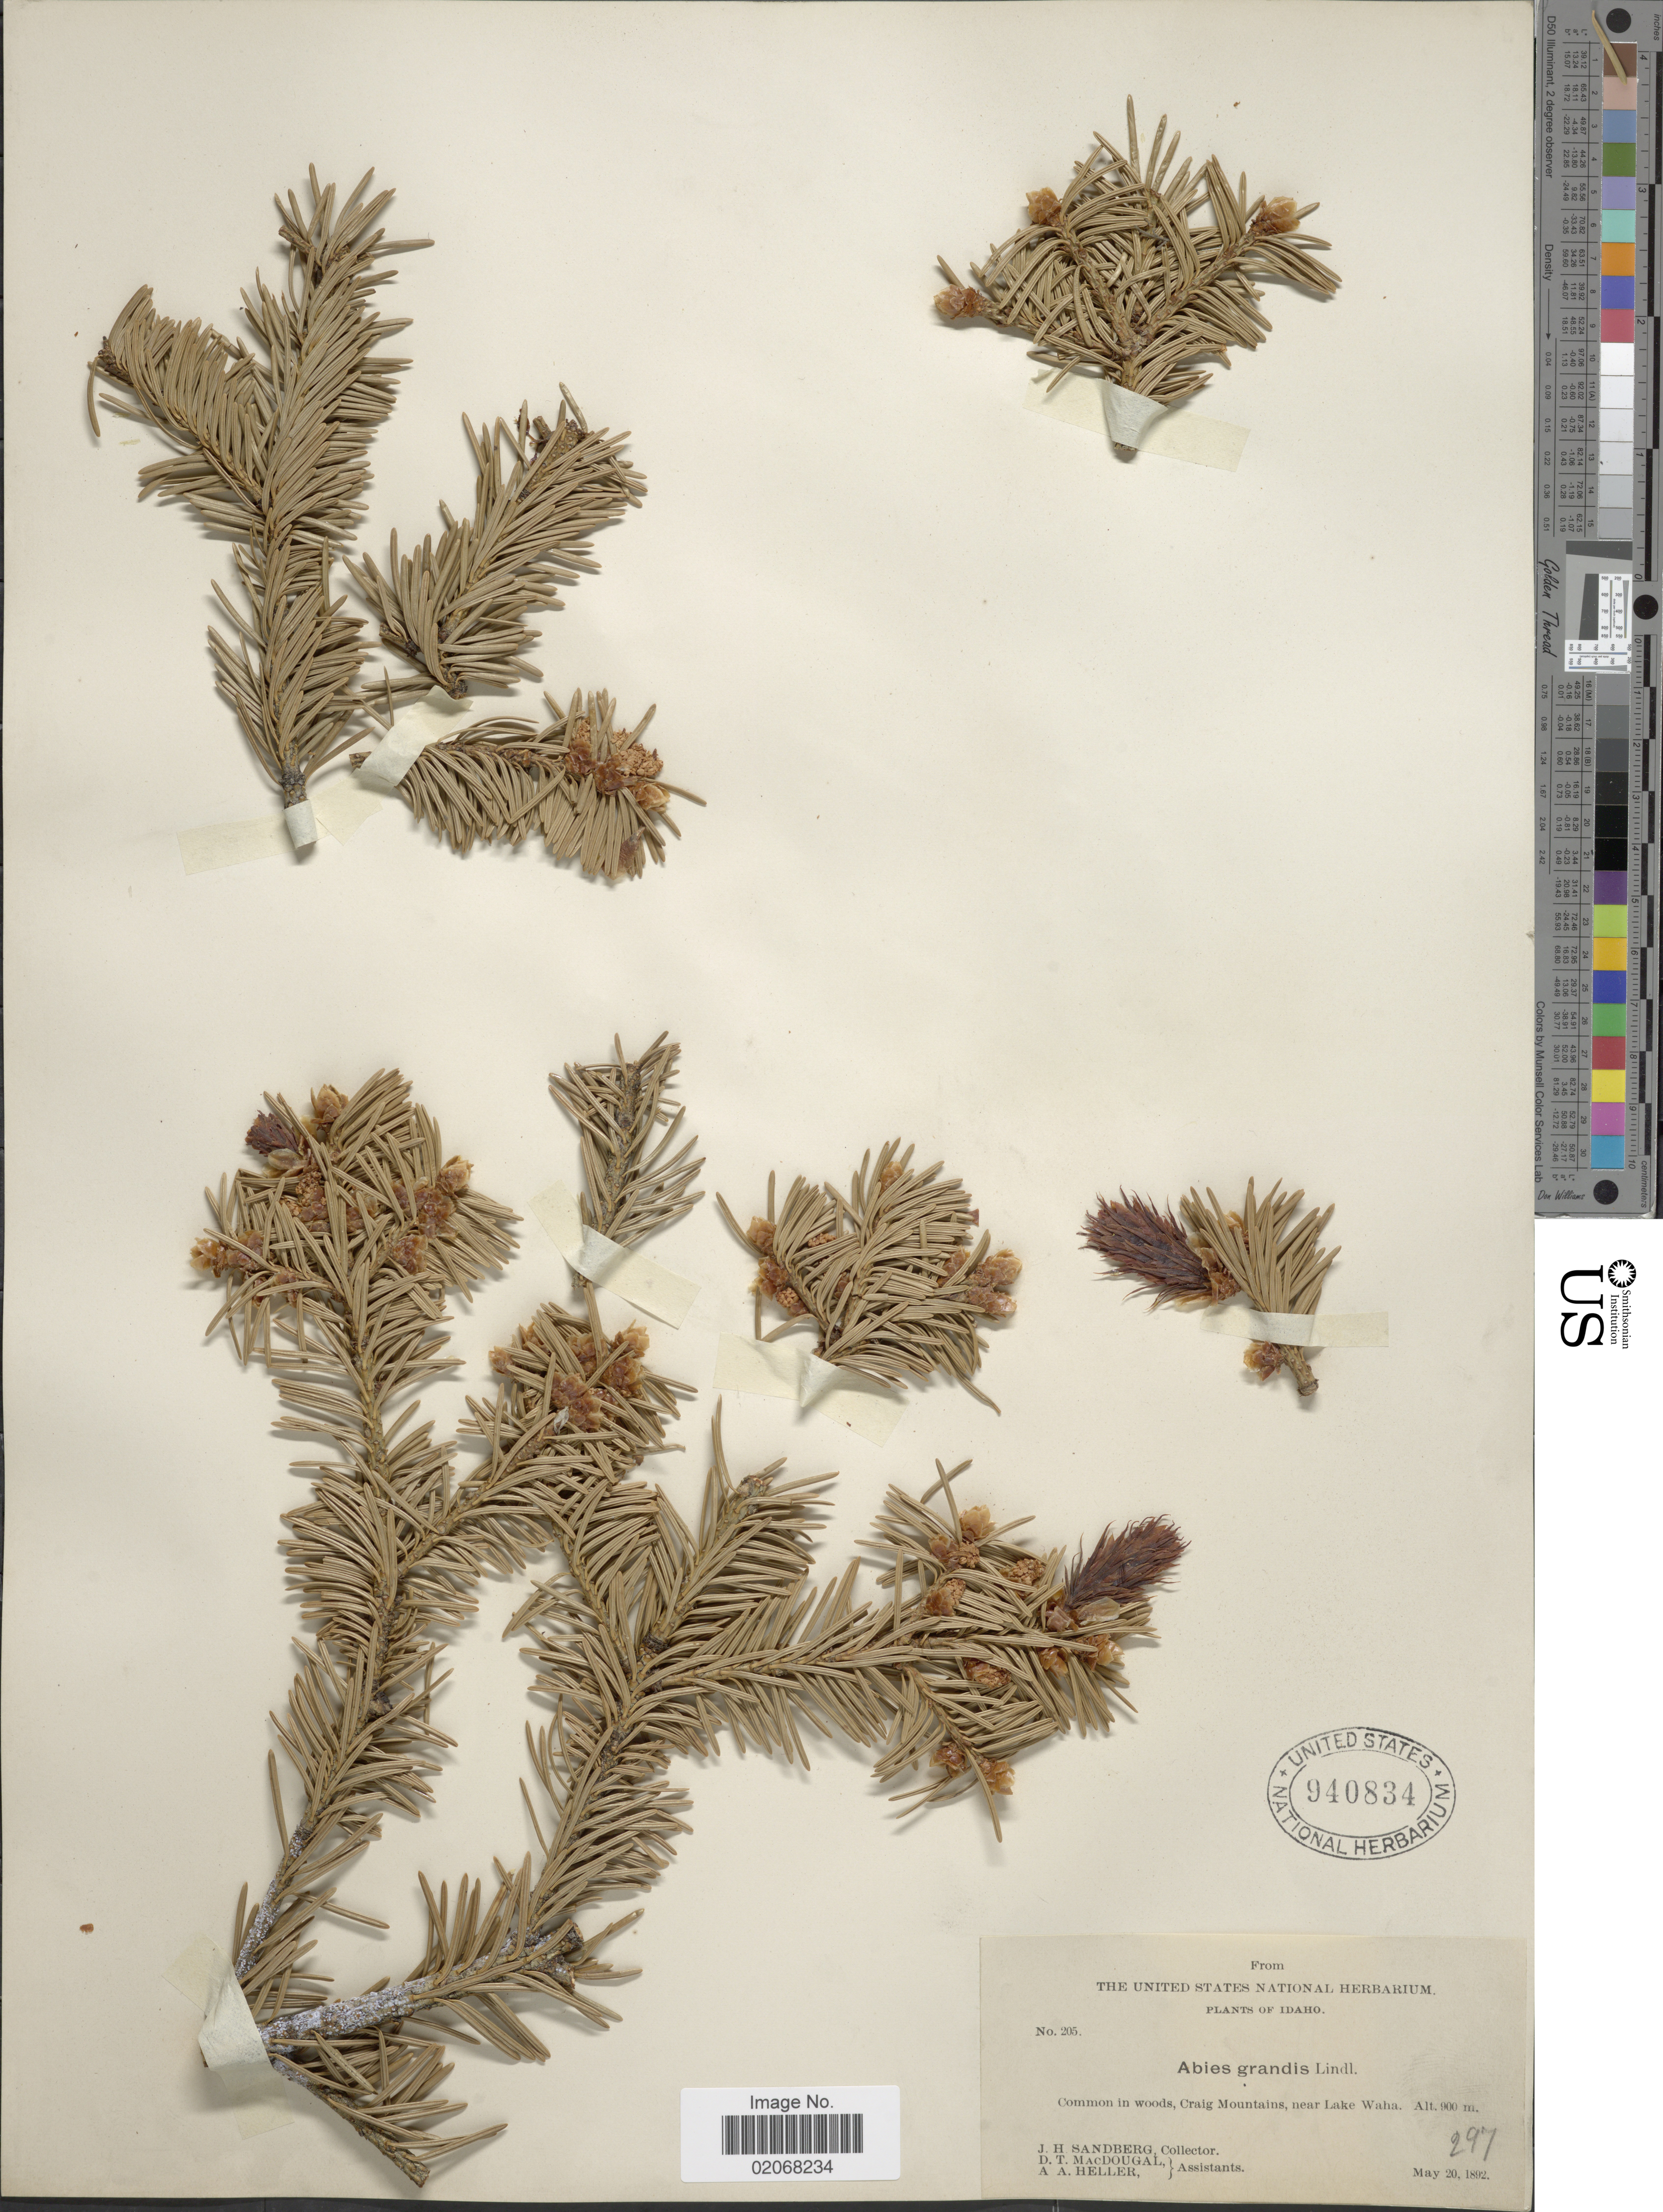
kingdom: Plantae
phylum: Tracheophyta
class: Pinopsida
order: Pinales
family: Pinaceae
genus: Abies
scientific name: Abies grandis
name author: (Douglas ex D. Don) Lindl.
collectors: J. H. Sandberg, D. T. MacDougal & A. A. Heller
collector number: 205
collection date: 1892-05-20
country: United States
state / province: Idaho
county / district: Nez Perce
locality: Craig Mountains, near Lake Waha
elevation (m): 900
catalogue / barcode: US 940834